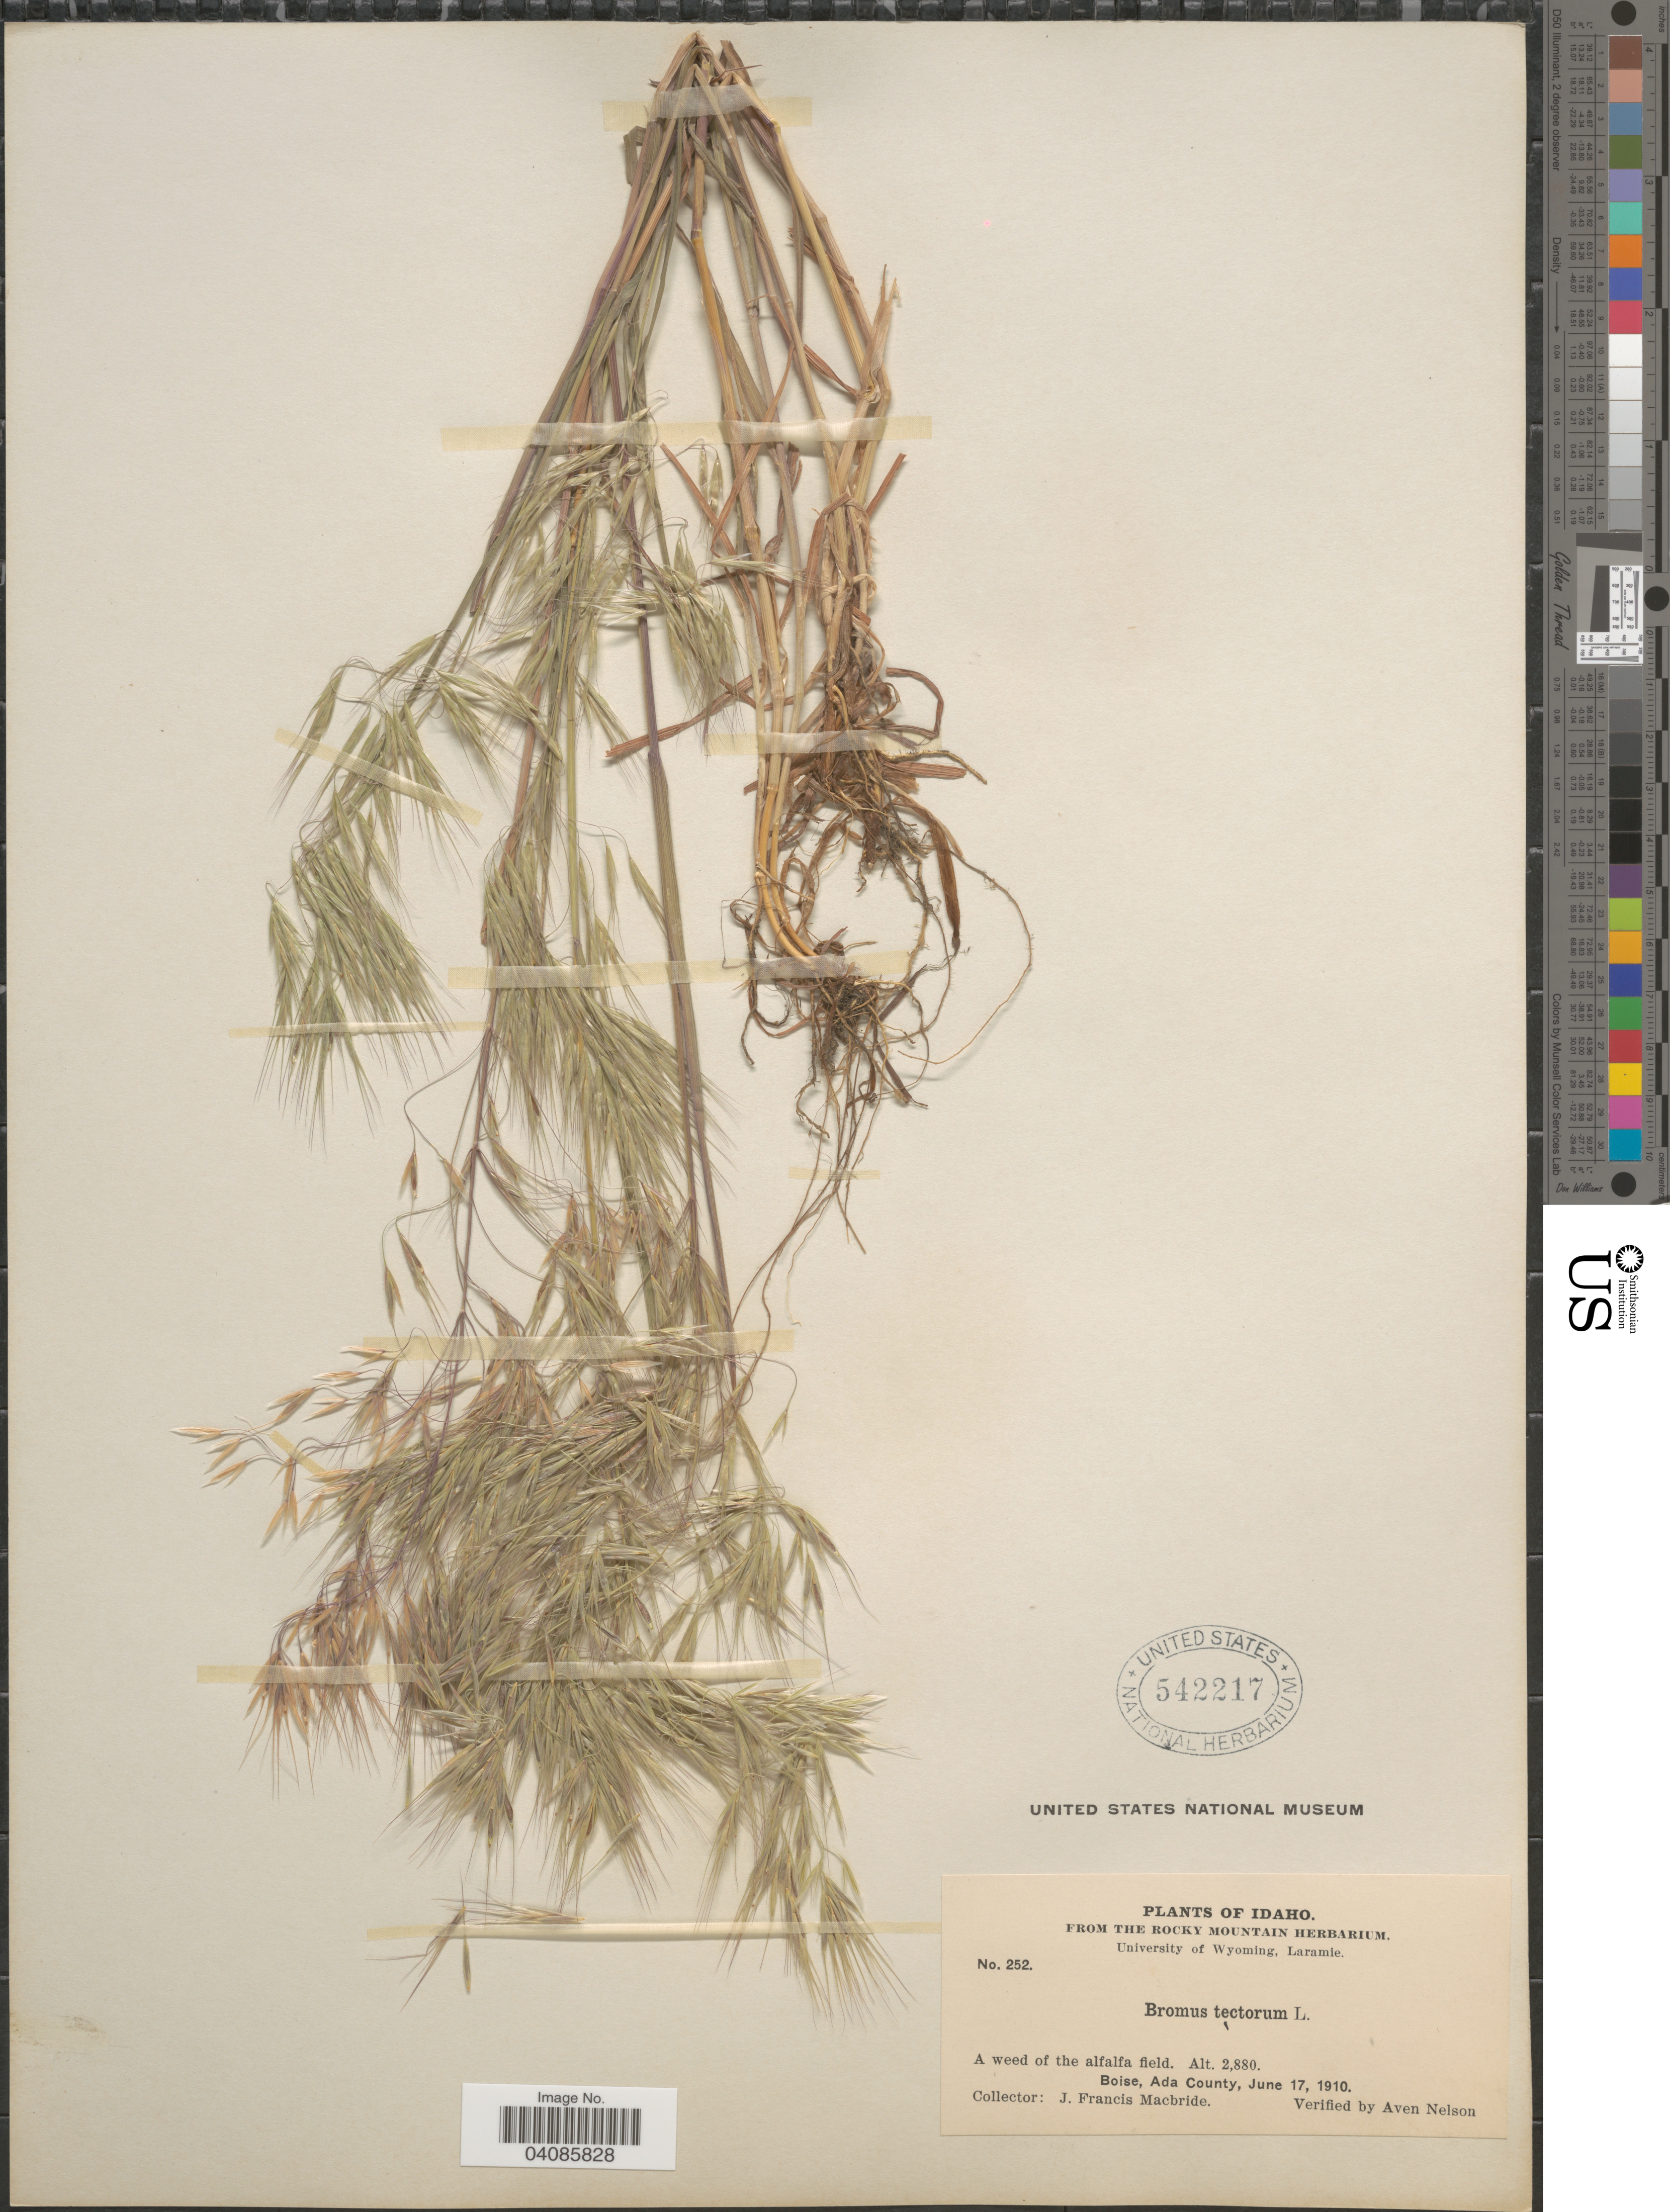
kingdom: Plantae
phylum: Tracheophyta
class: Liliopsida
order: Poales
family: Poaceae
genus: Bromus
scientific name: Bromus tectorum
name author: L.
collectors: J. F. Macbride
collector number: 252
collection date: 1910-06-17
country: United States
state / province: Idaho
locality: A weed of the alfalfa field. Boise, Ada County.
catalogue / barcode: US 542217